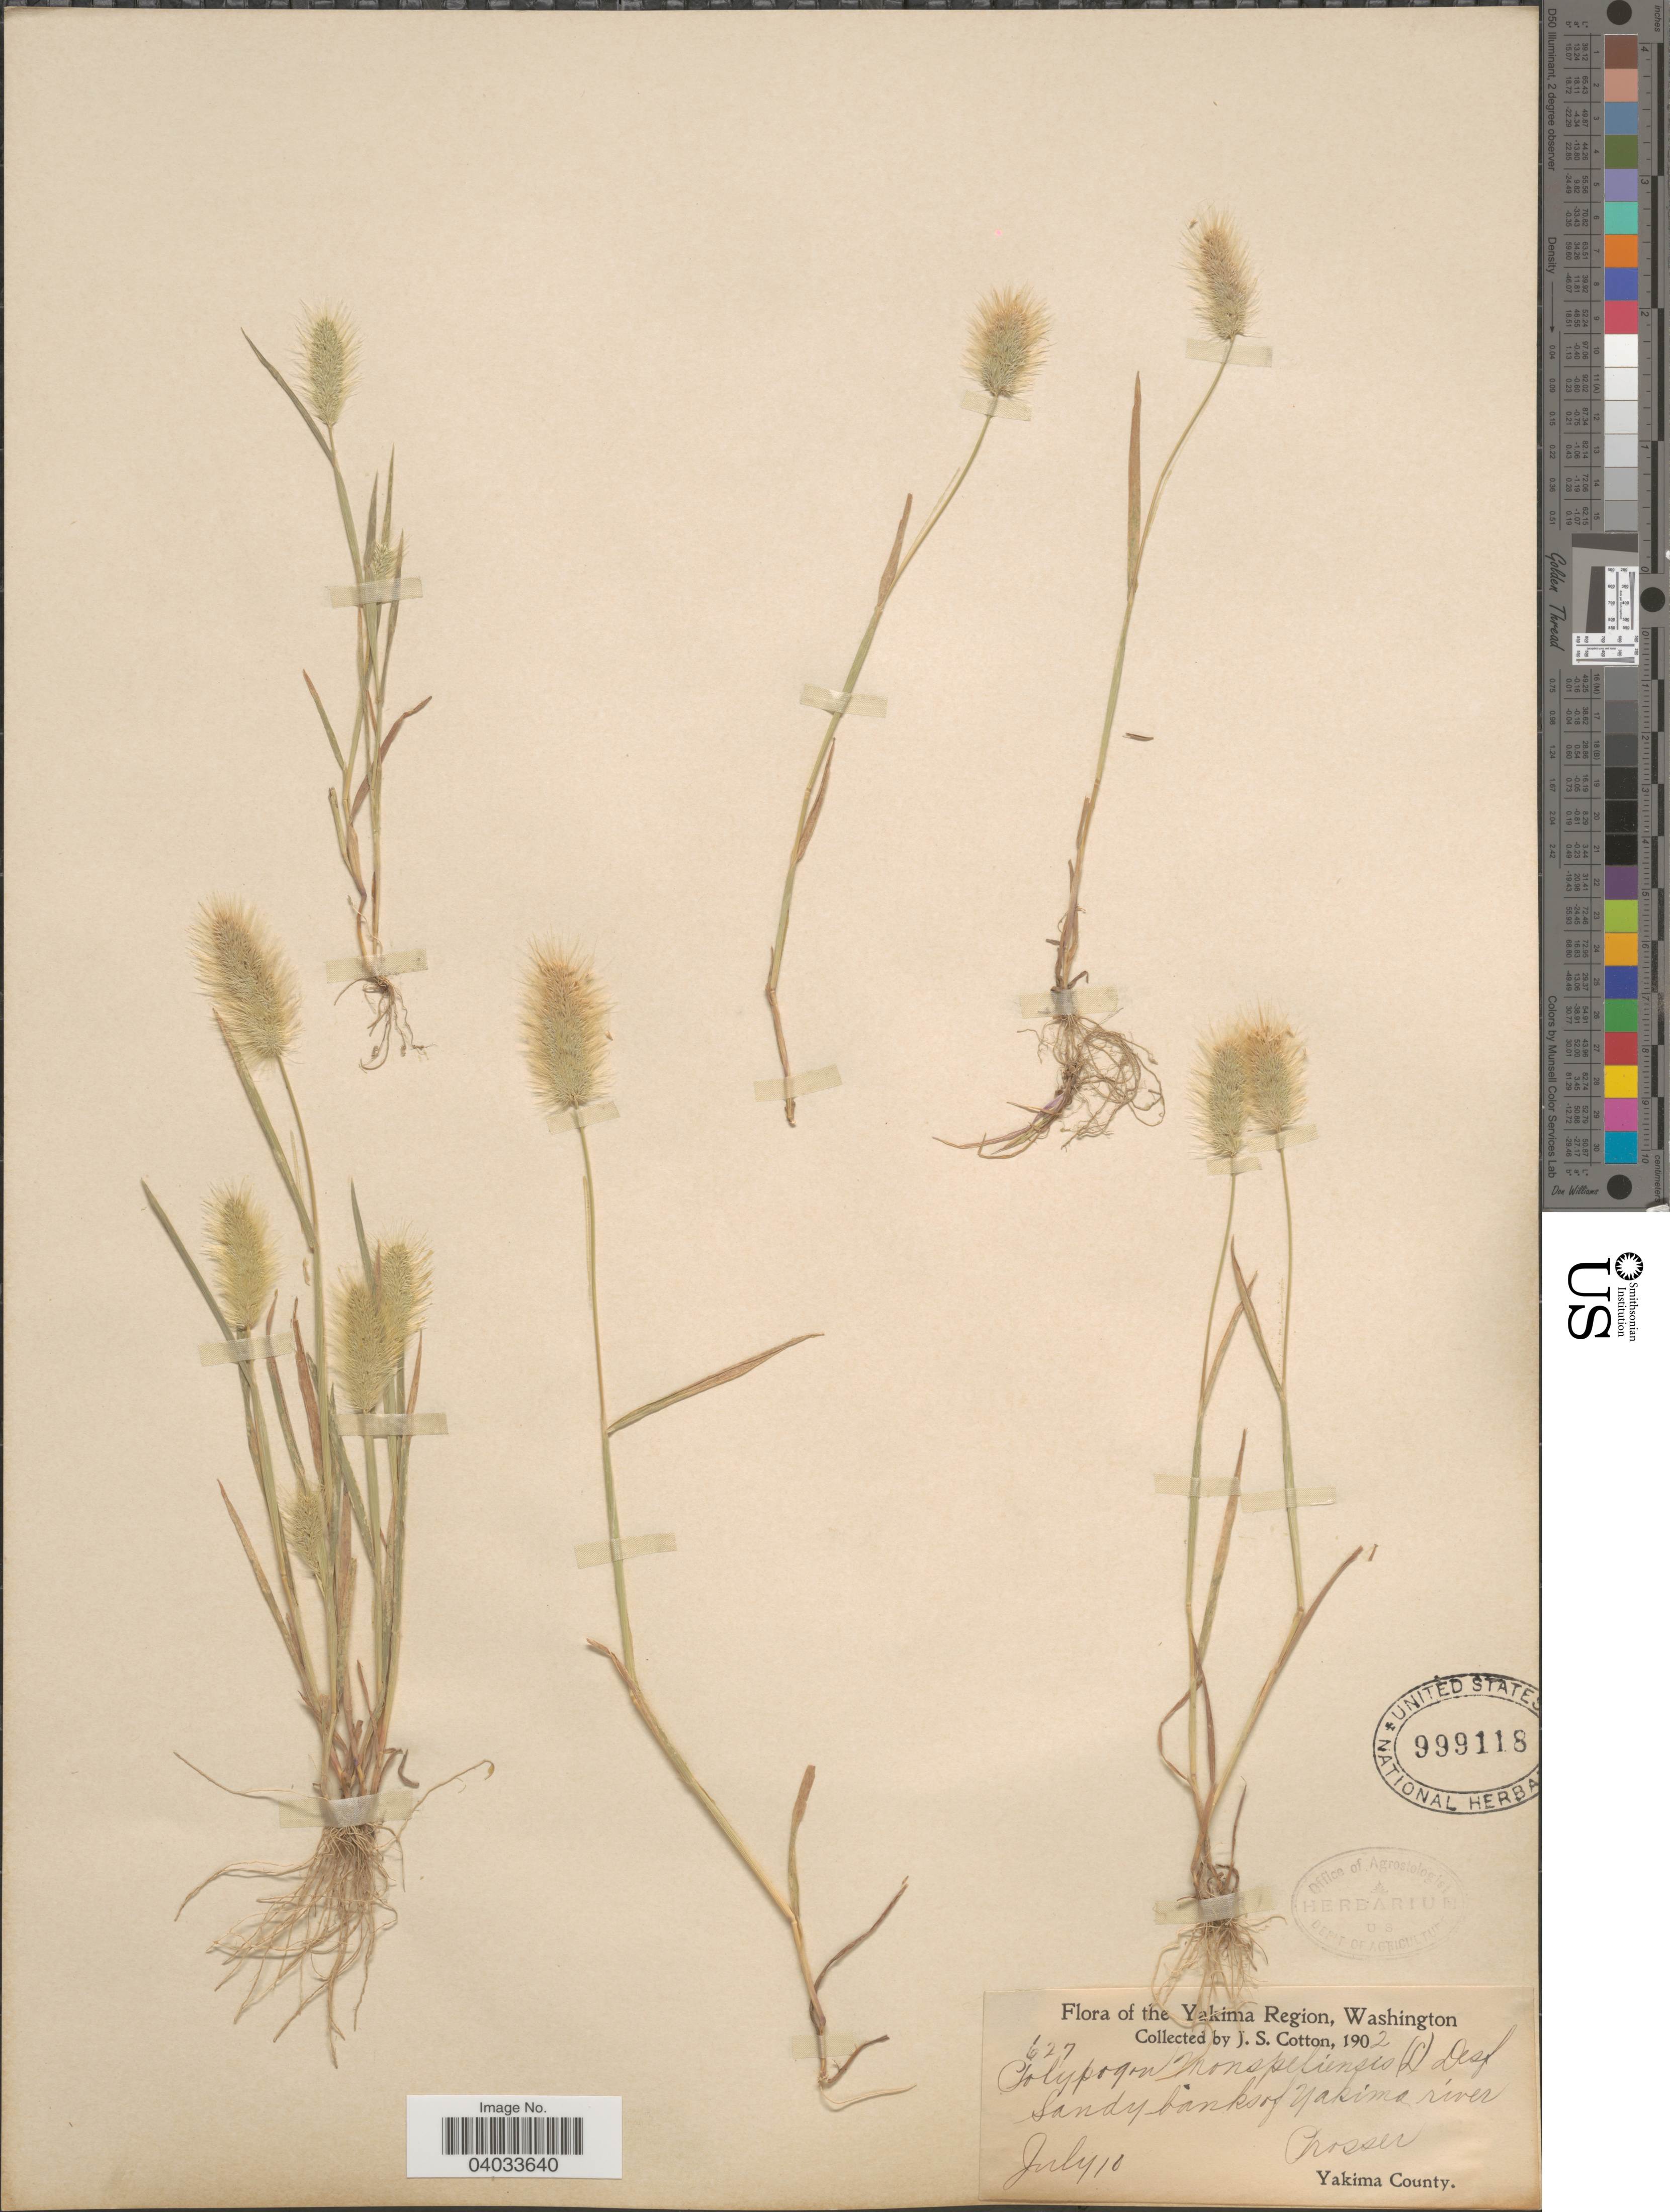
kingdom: Plantae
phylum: Tracheophyta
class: Liliopsida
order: Poales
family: Poaceae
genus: Polypogon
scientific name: Polypogon monspeliensis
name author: (L.) Desf.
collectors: J. S. Cotton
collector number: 627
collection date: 1902-07-10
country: United States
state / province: Washington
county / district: Yakima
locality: Yakima Region. Sandy banks of Yakima river. Prosser. Yakima County.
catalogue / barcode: US 999118